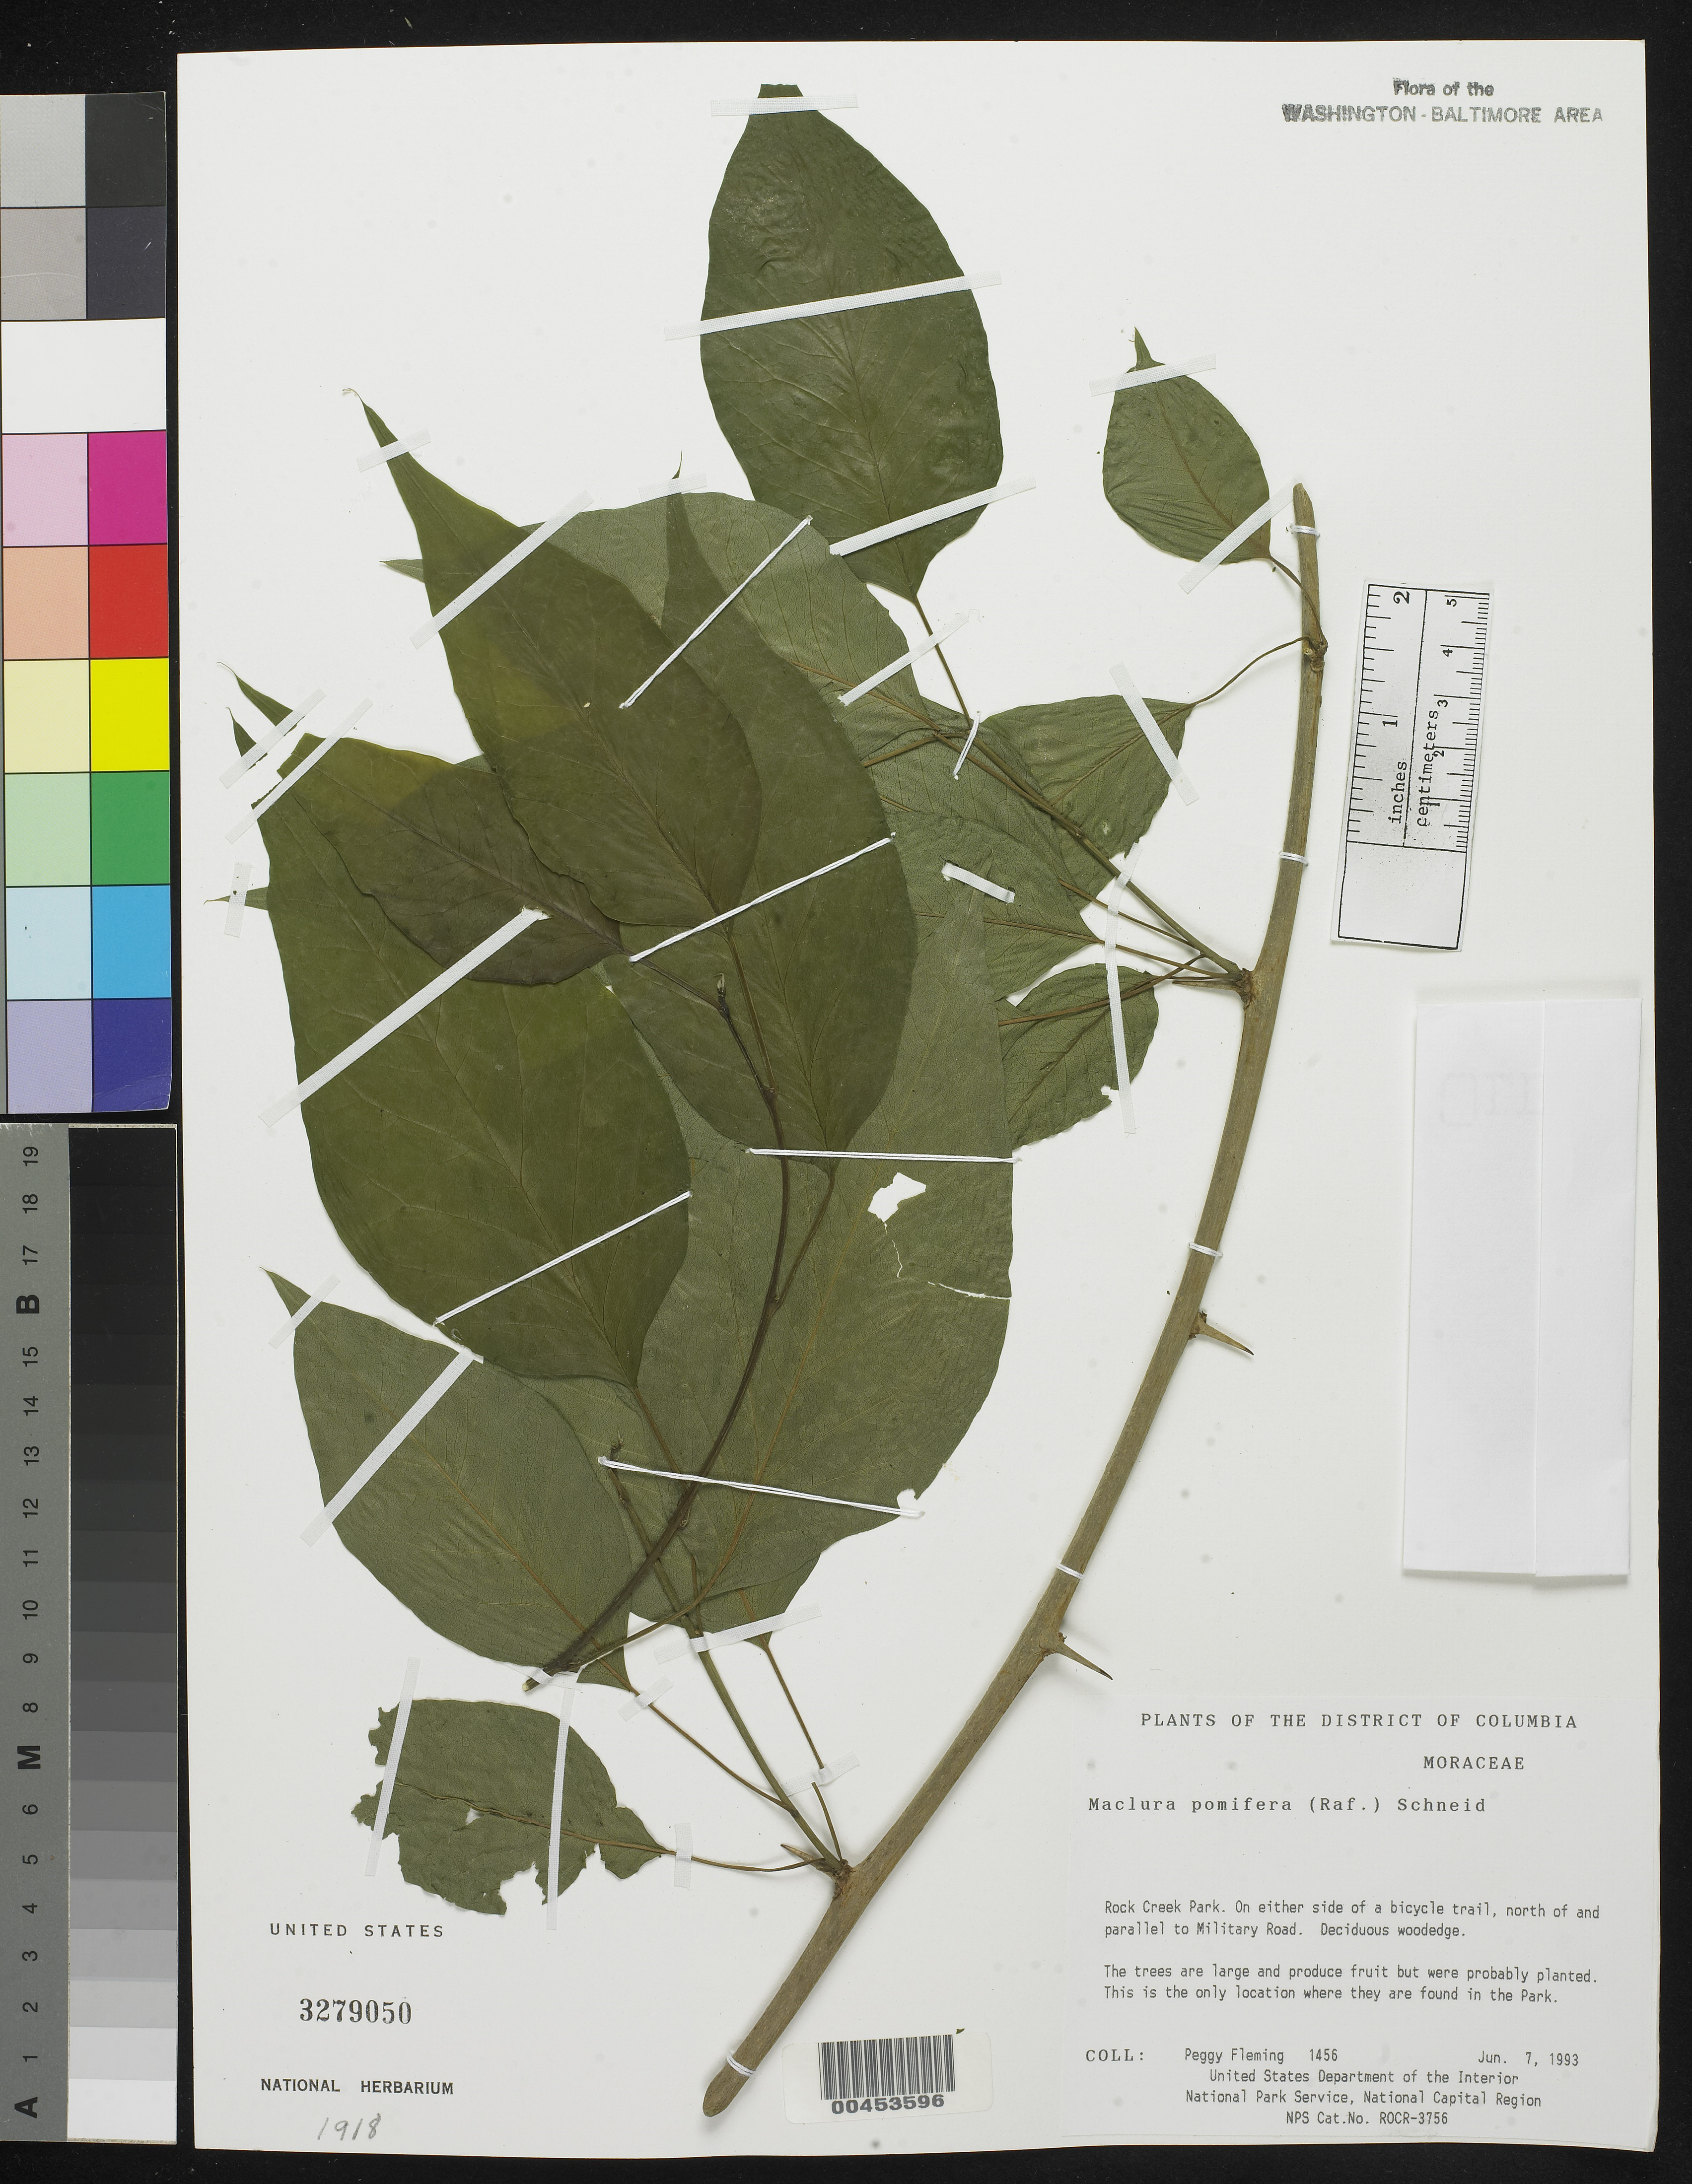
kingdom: Plantae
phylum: Tracheophyta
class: Magnoliopsida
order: Rosales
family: Moraceae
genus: Maclura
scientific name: Maclura pomifera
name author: (Raf.) C.K. Schneid.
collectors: P. Fleming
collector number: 1456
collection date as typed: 07 Jun 1993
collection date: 1993-06-07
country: United States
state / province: District of Columbia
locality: Rock Creek Park, Bicycle Trail N of and parallel to Military Road Rock Creek Park and vicinity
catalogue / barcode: US 3279050